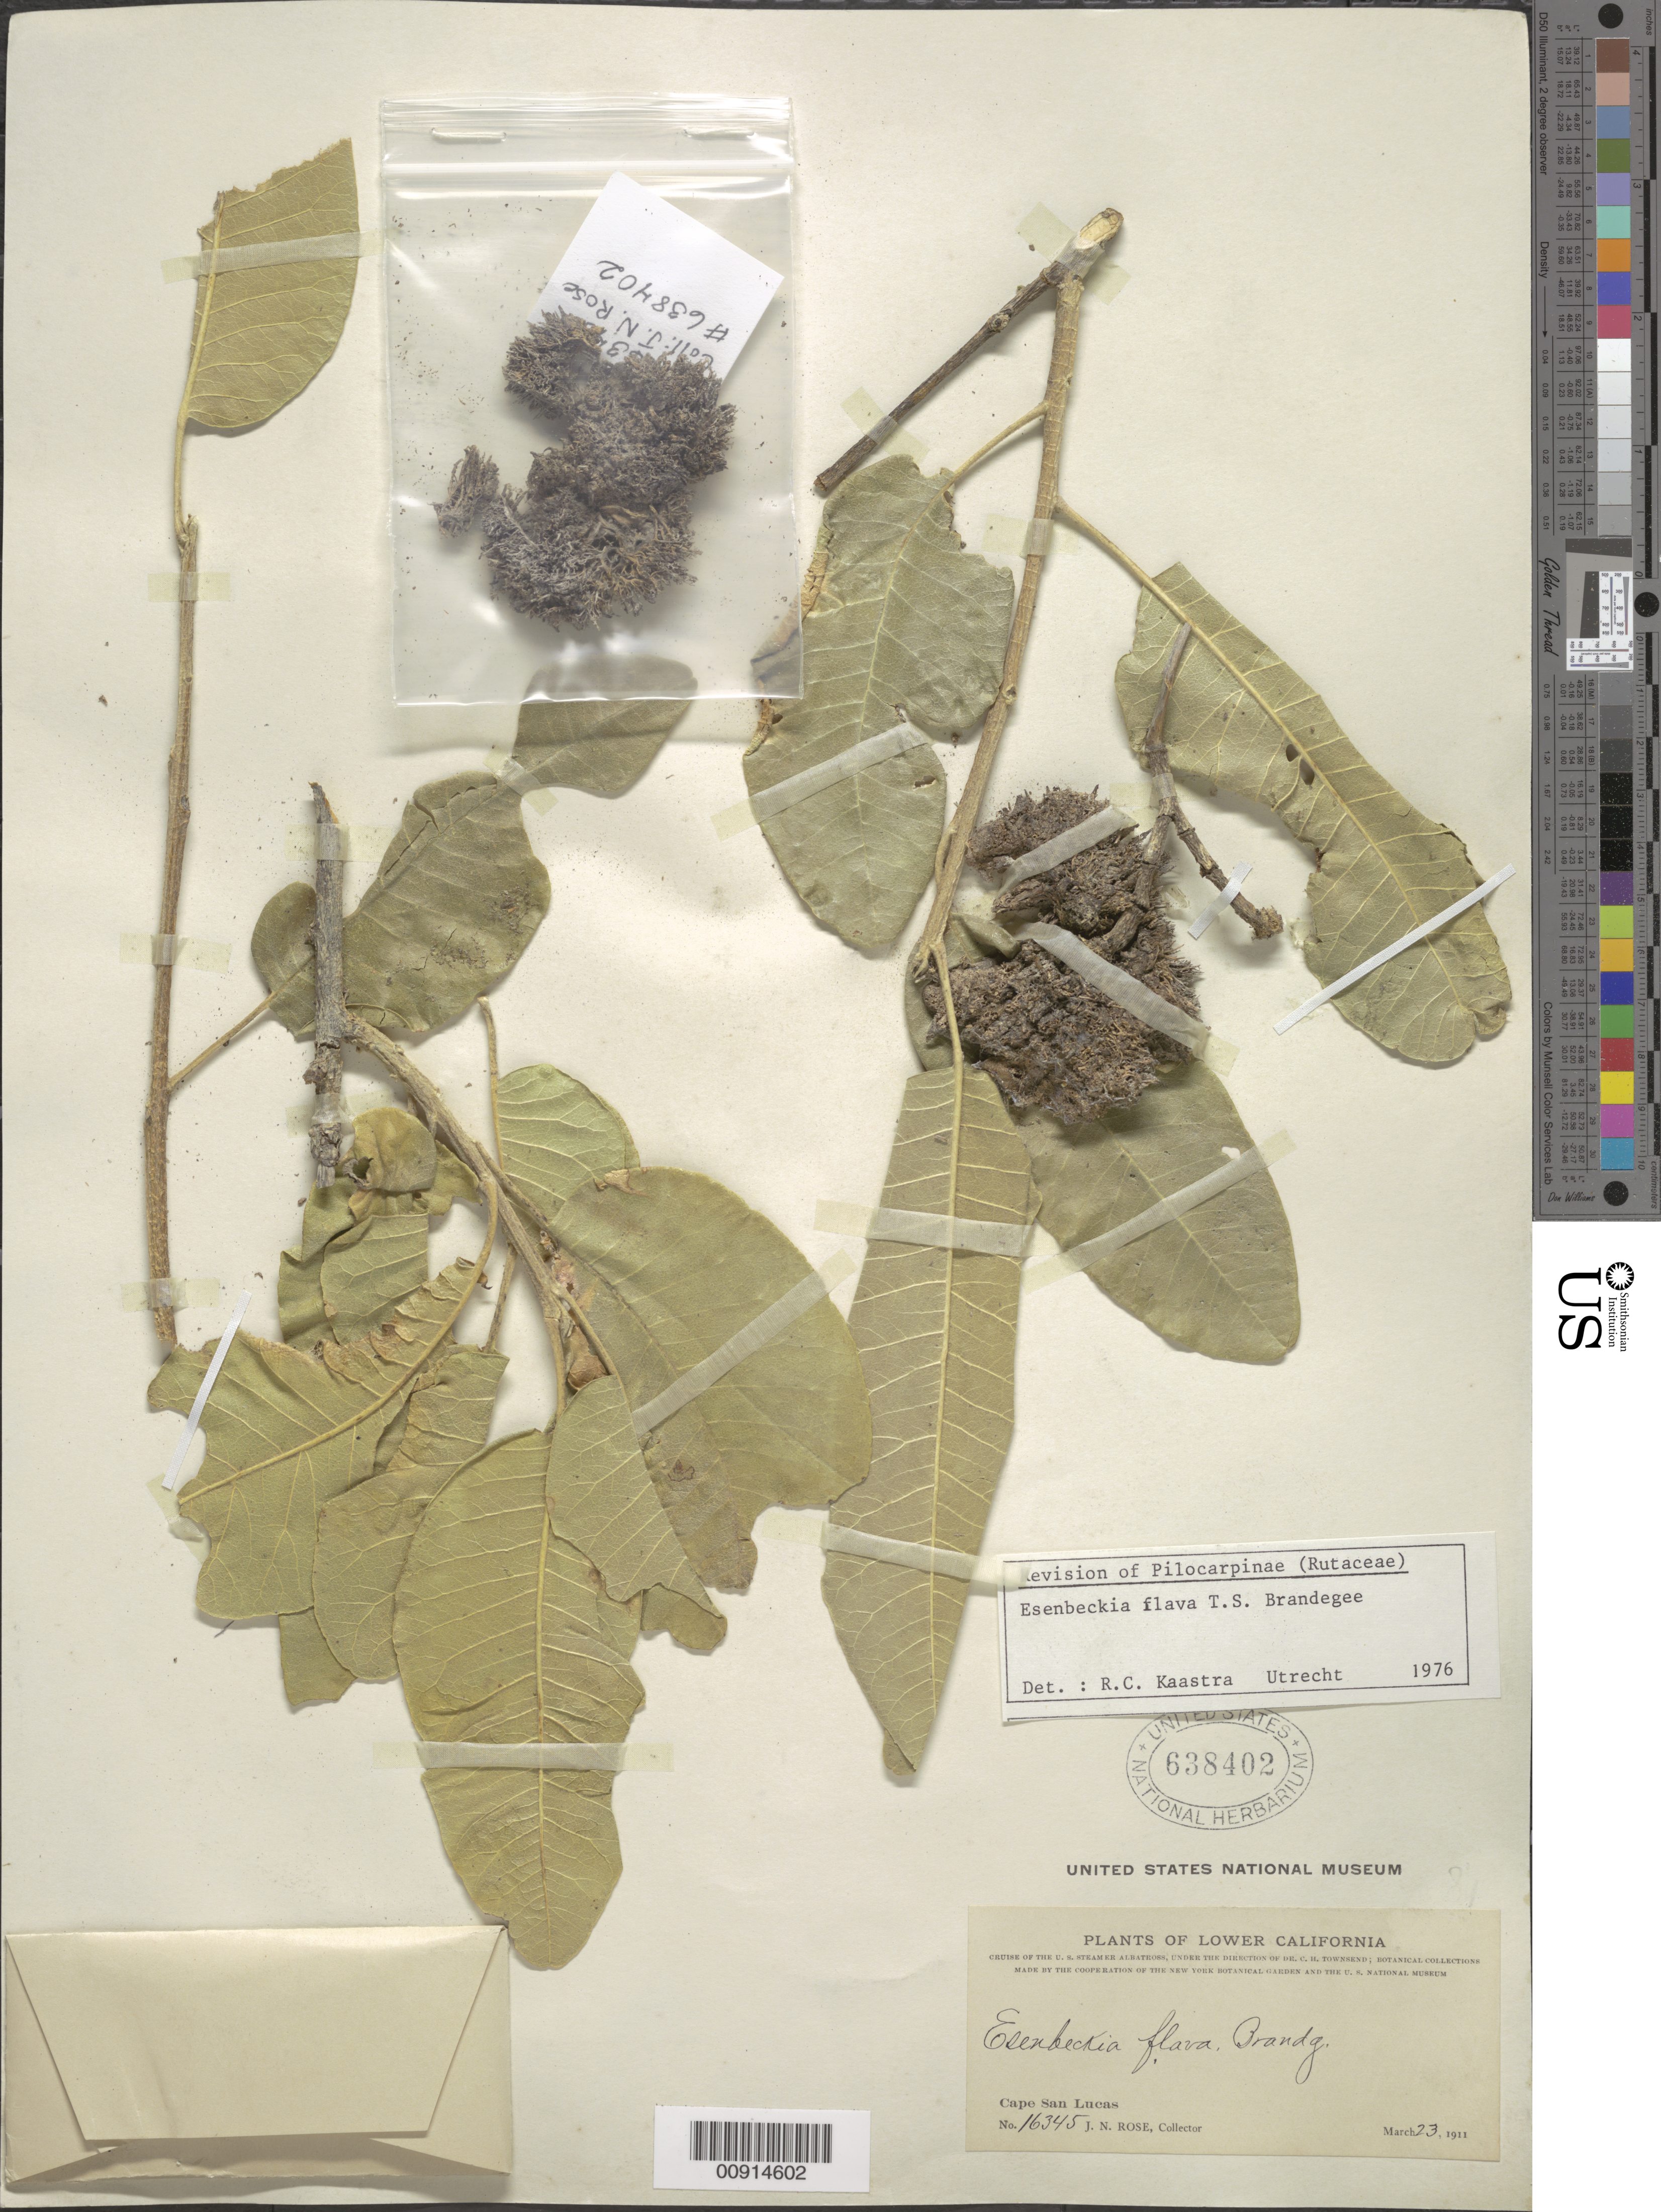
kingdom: Plantae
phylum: Tracheophyta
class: Magnoliopsida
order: Sapindales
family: Rutaceae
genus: Esenbeckia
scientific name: Esenbeckia flava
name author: Brandegee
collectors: J. N. Rose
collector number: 16345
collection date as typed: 23 Mar 1911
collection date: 1911-03-23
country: Mexico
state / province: Baja California Sur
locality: Cape San Lucas, Lower California.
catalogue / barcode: US 638402